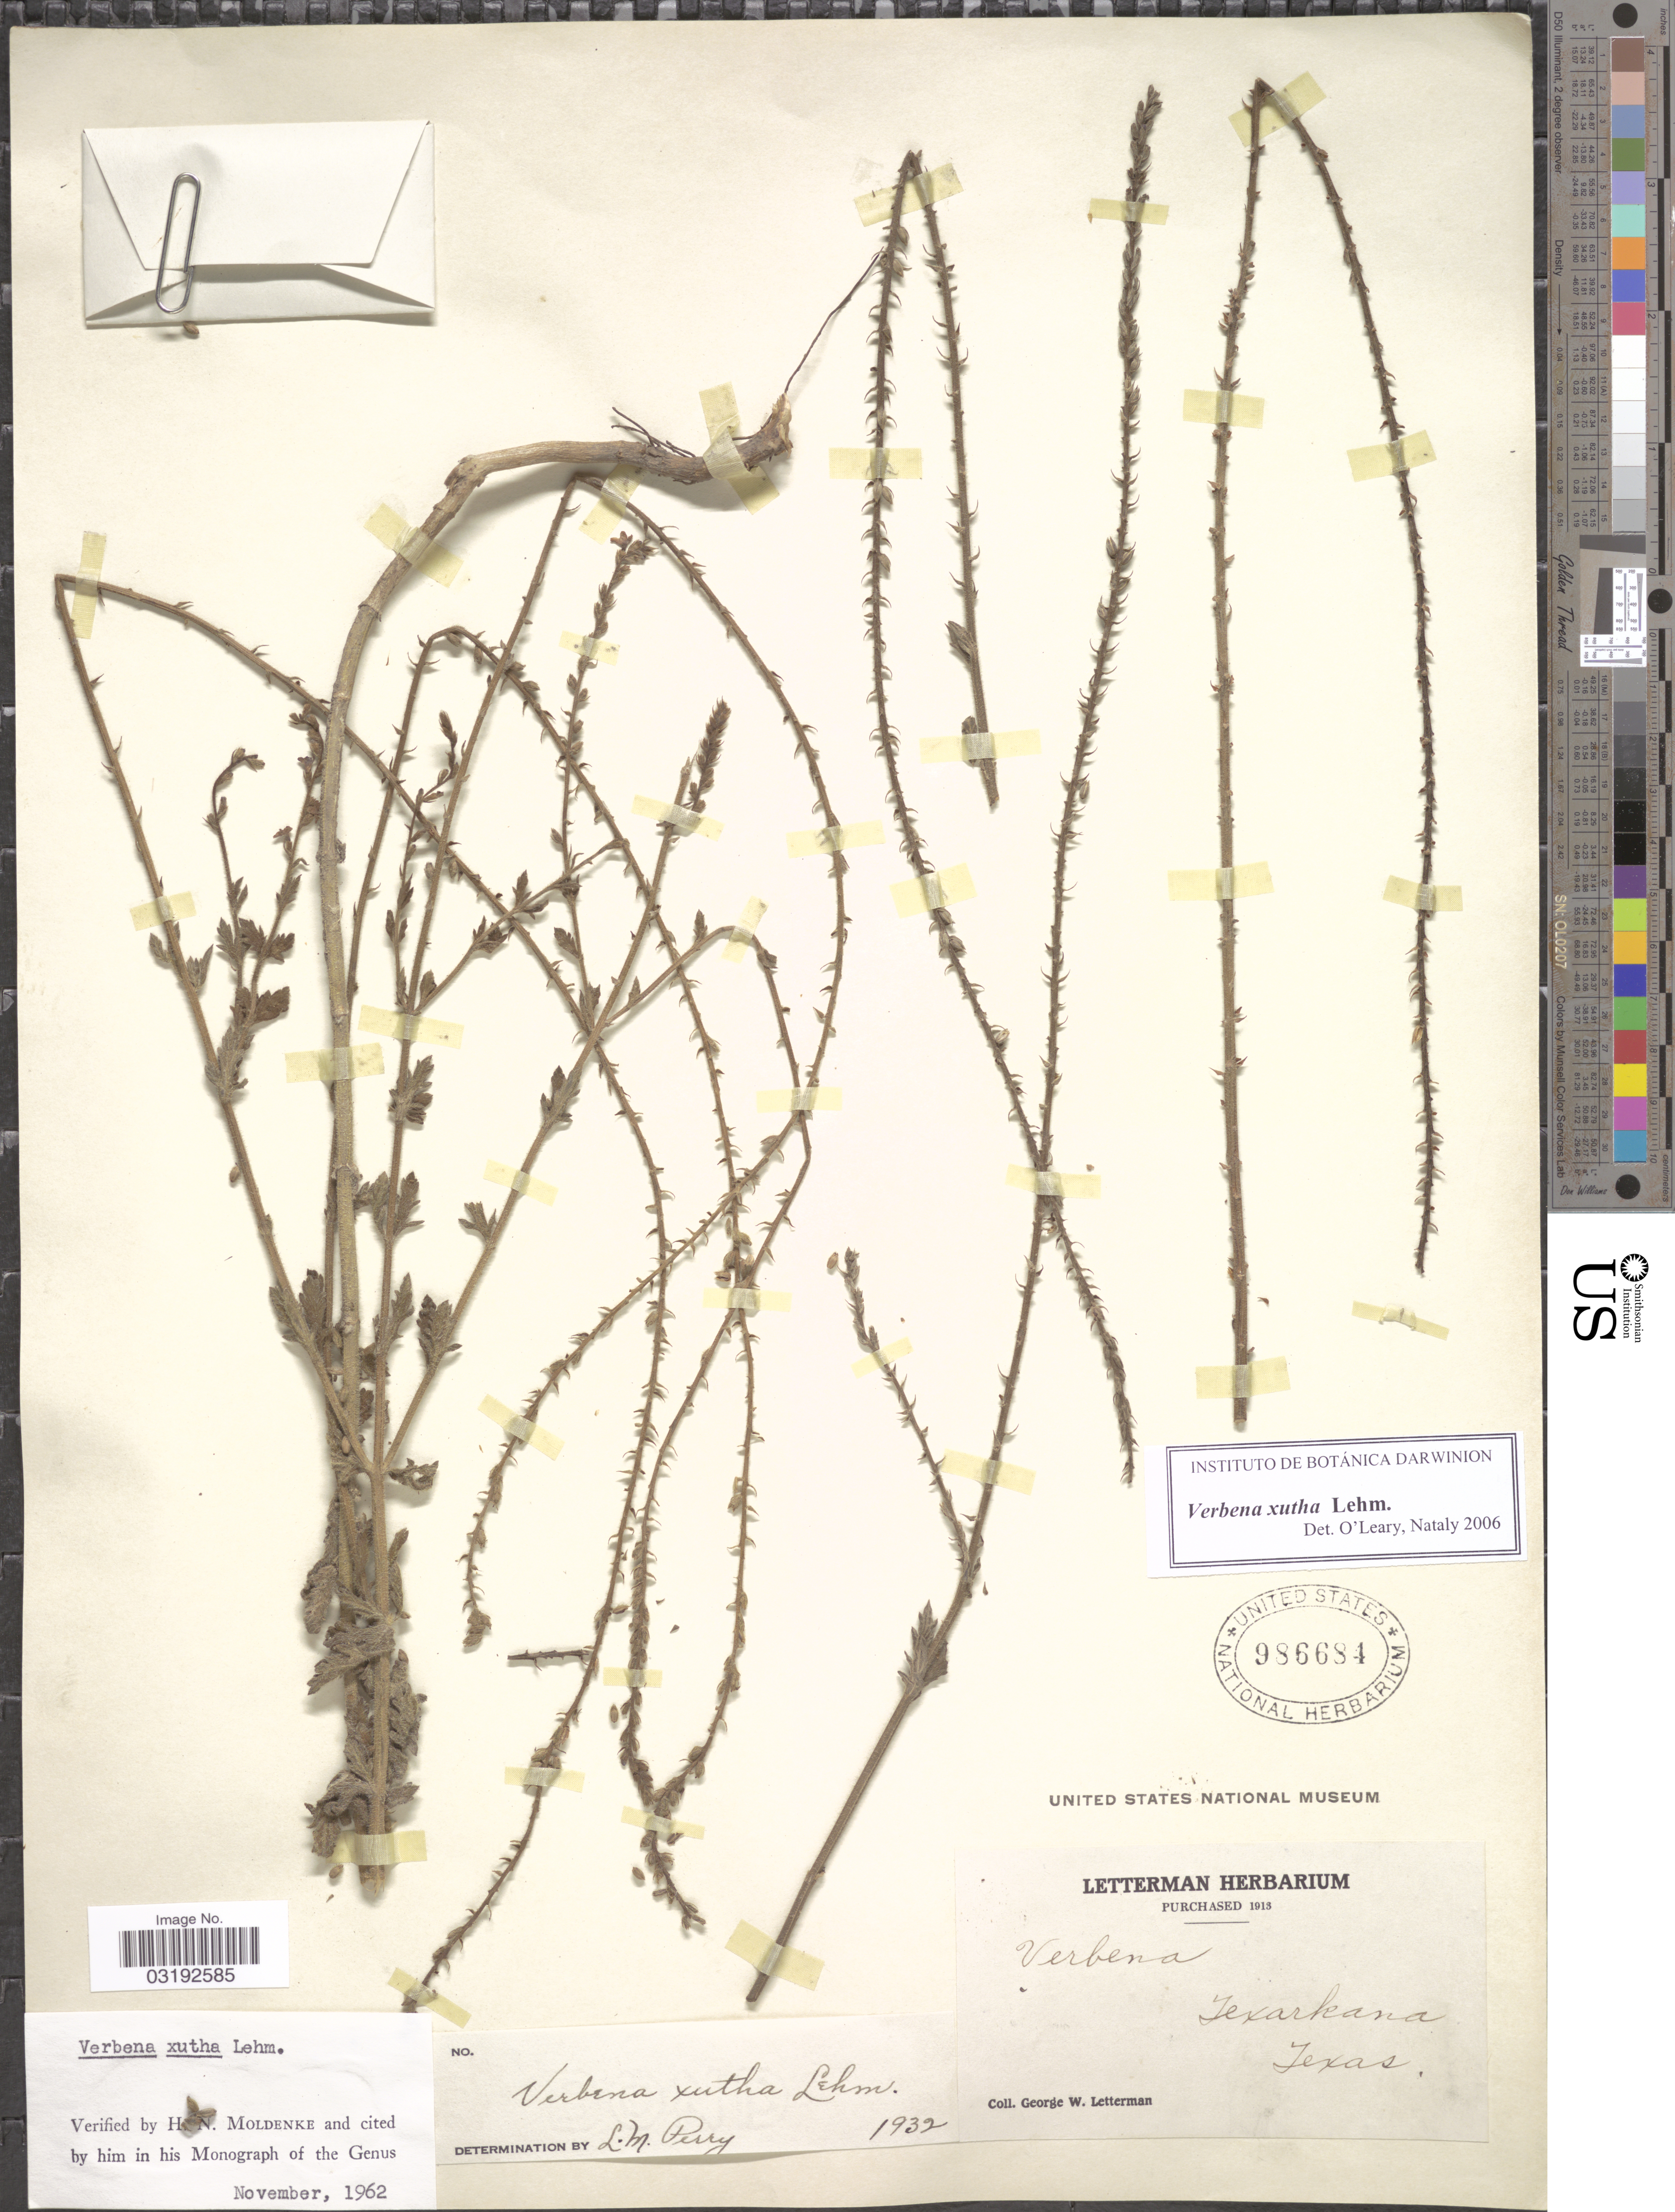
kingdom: Plantae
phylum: Tracheophyta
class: Magnoliopsida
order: Lamiales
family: Verbenaceae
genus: Verbena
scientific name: Verbena xutha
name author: Lehm.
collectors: G. W. Letterman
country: United States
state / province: Texas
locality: Texarkana.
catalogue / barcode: US 986684